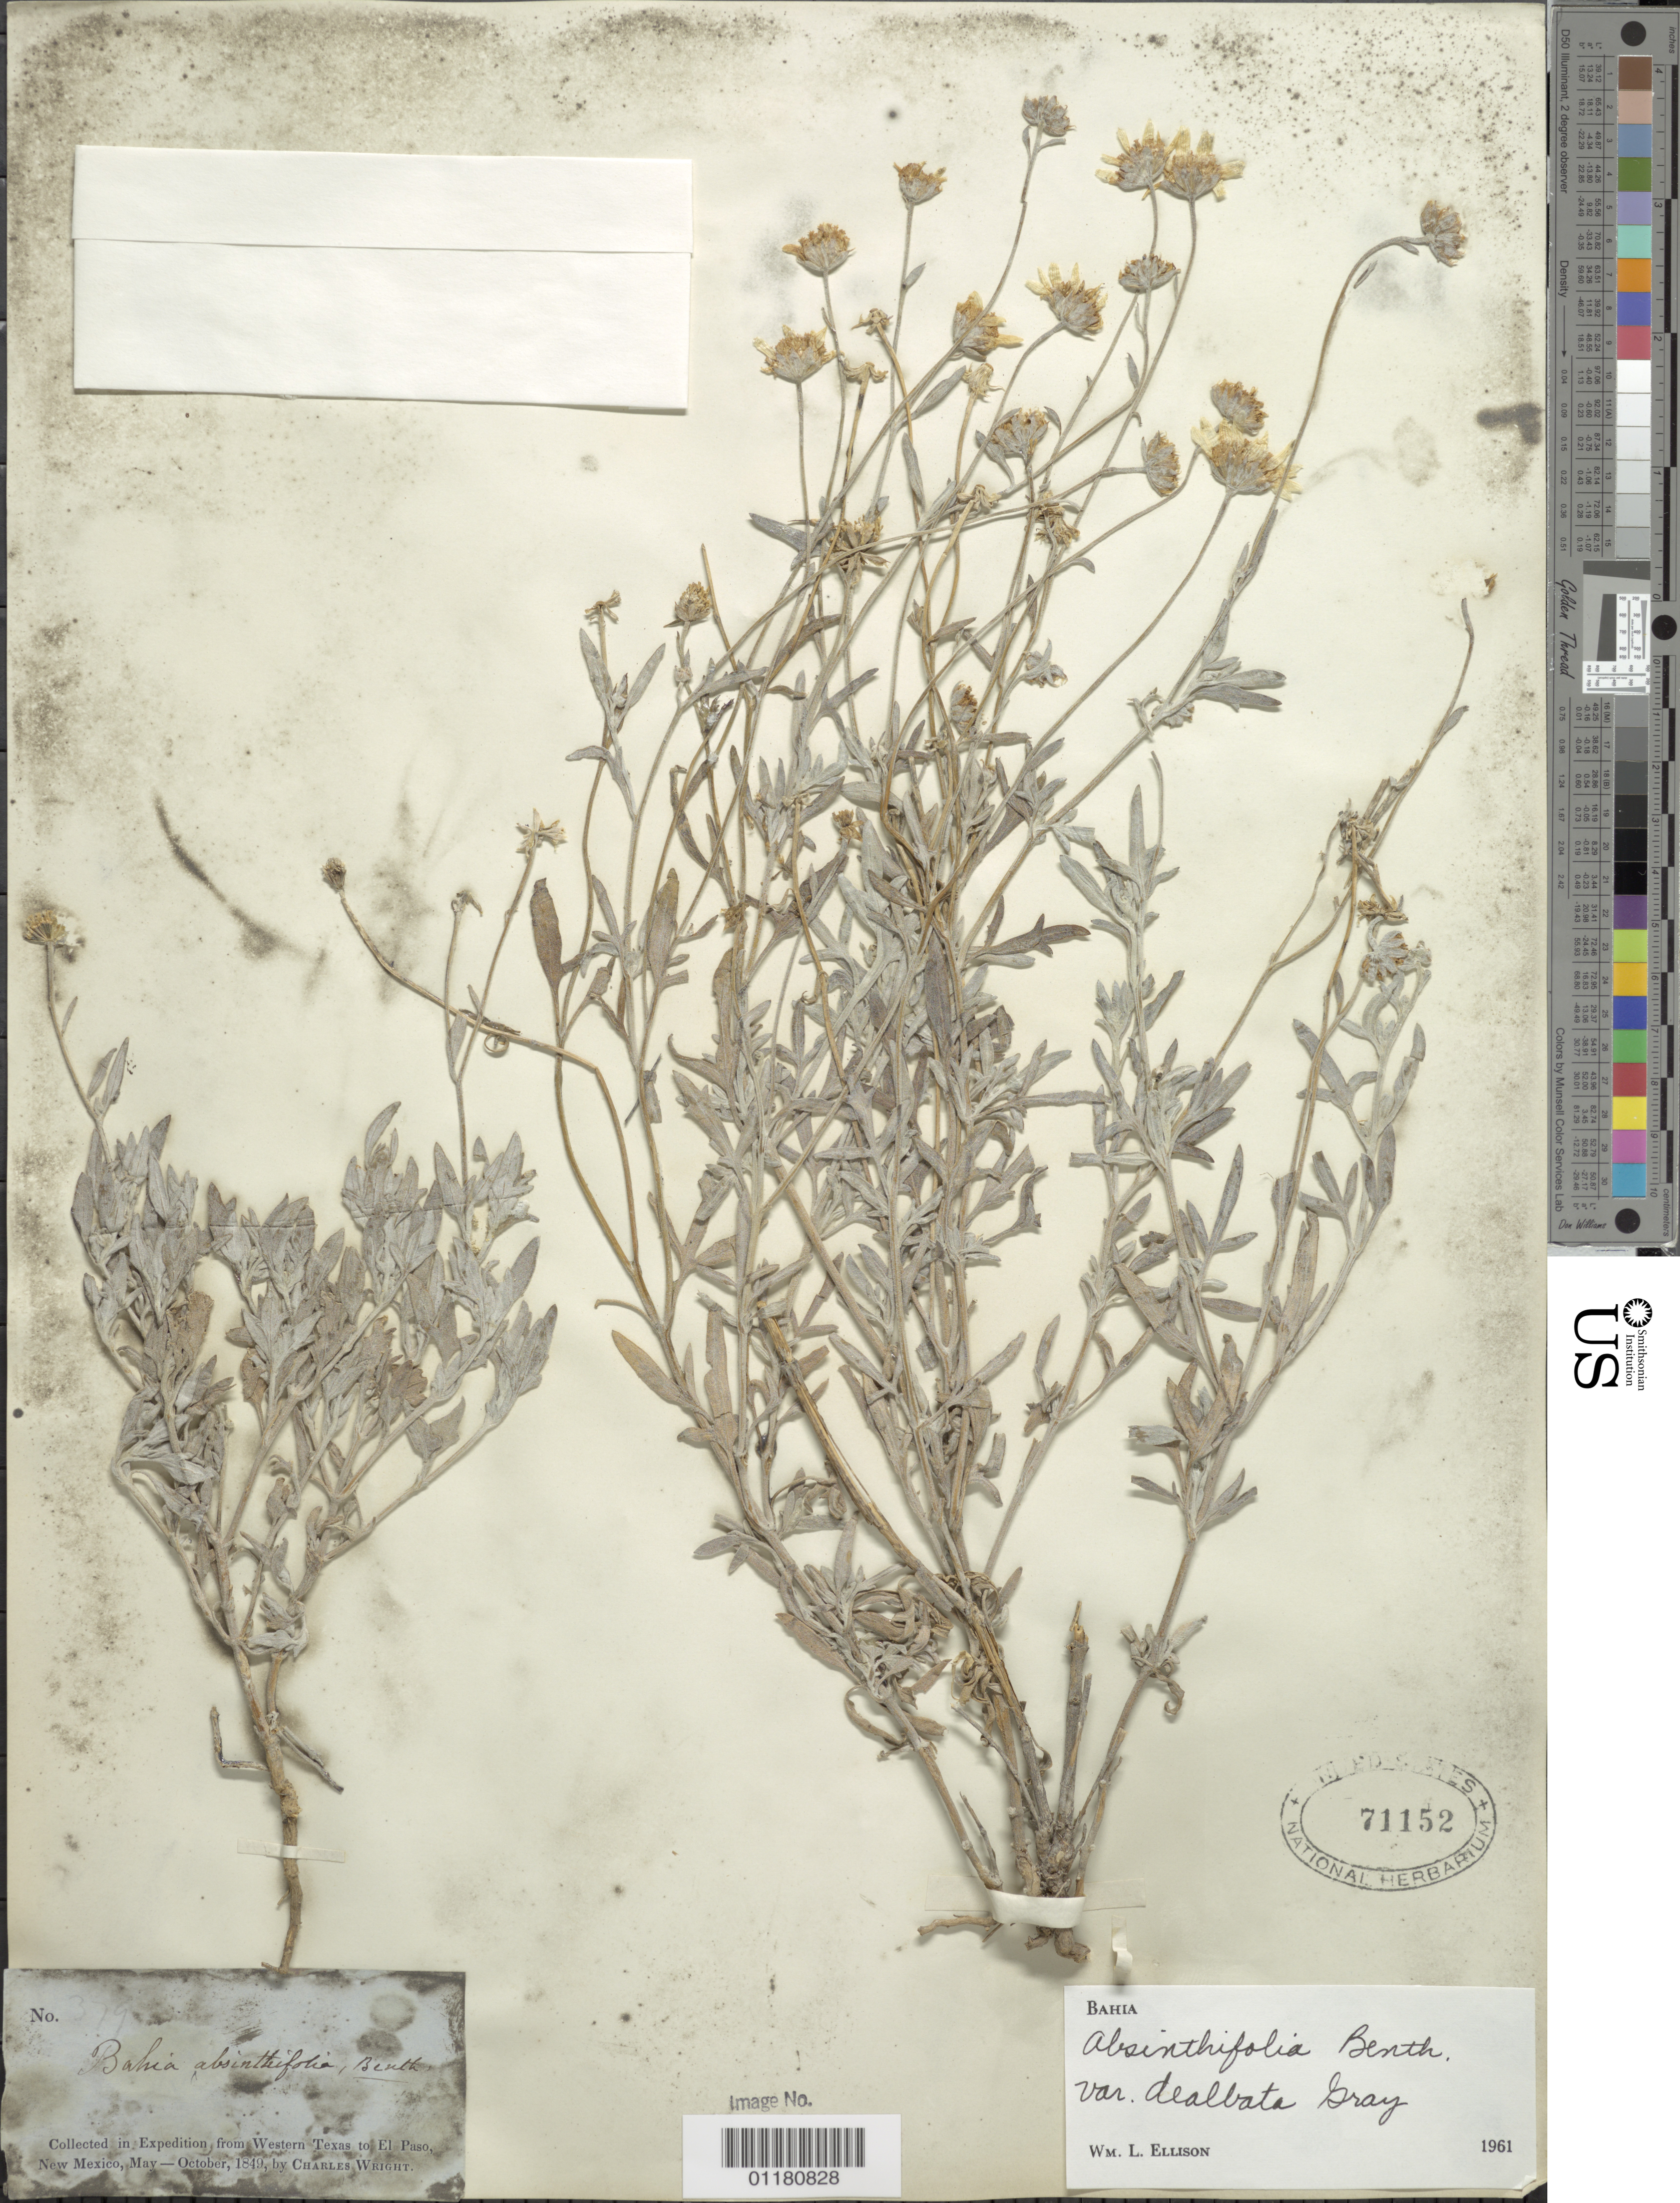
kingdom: Plantae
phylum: Tracheophyta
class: Magnoliopsida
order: Asterales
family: Asteraceae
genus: Bahia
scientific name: Bahia absinthifolia var. dealbata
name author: A. Gray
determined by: Ellison, W. L.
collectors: C. Wright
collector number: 379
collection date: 1849-05/1849-10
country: United States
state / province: New Mexico / Texas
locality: from Western Texas to El Paso, New Mexico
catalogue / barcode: US 71152